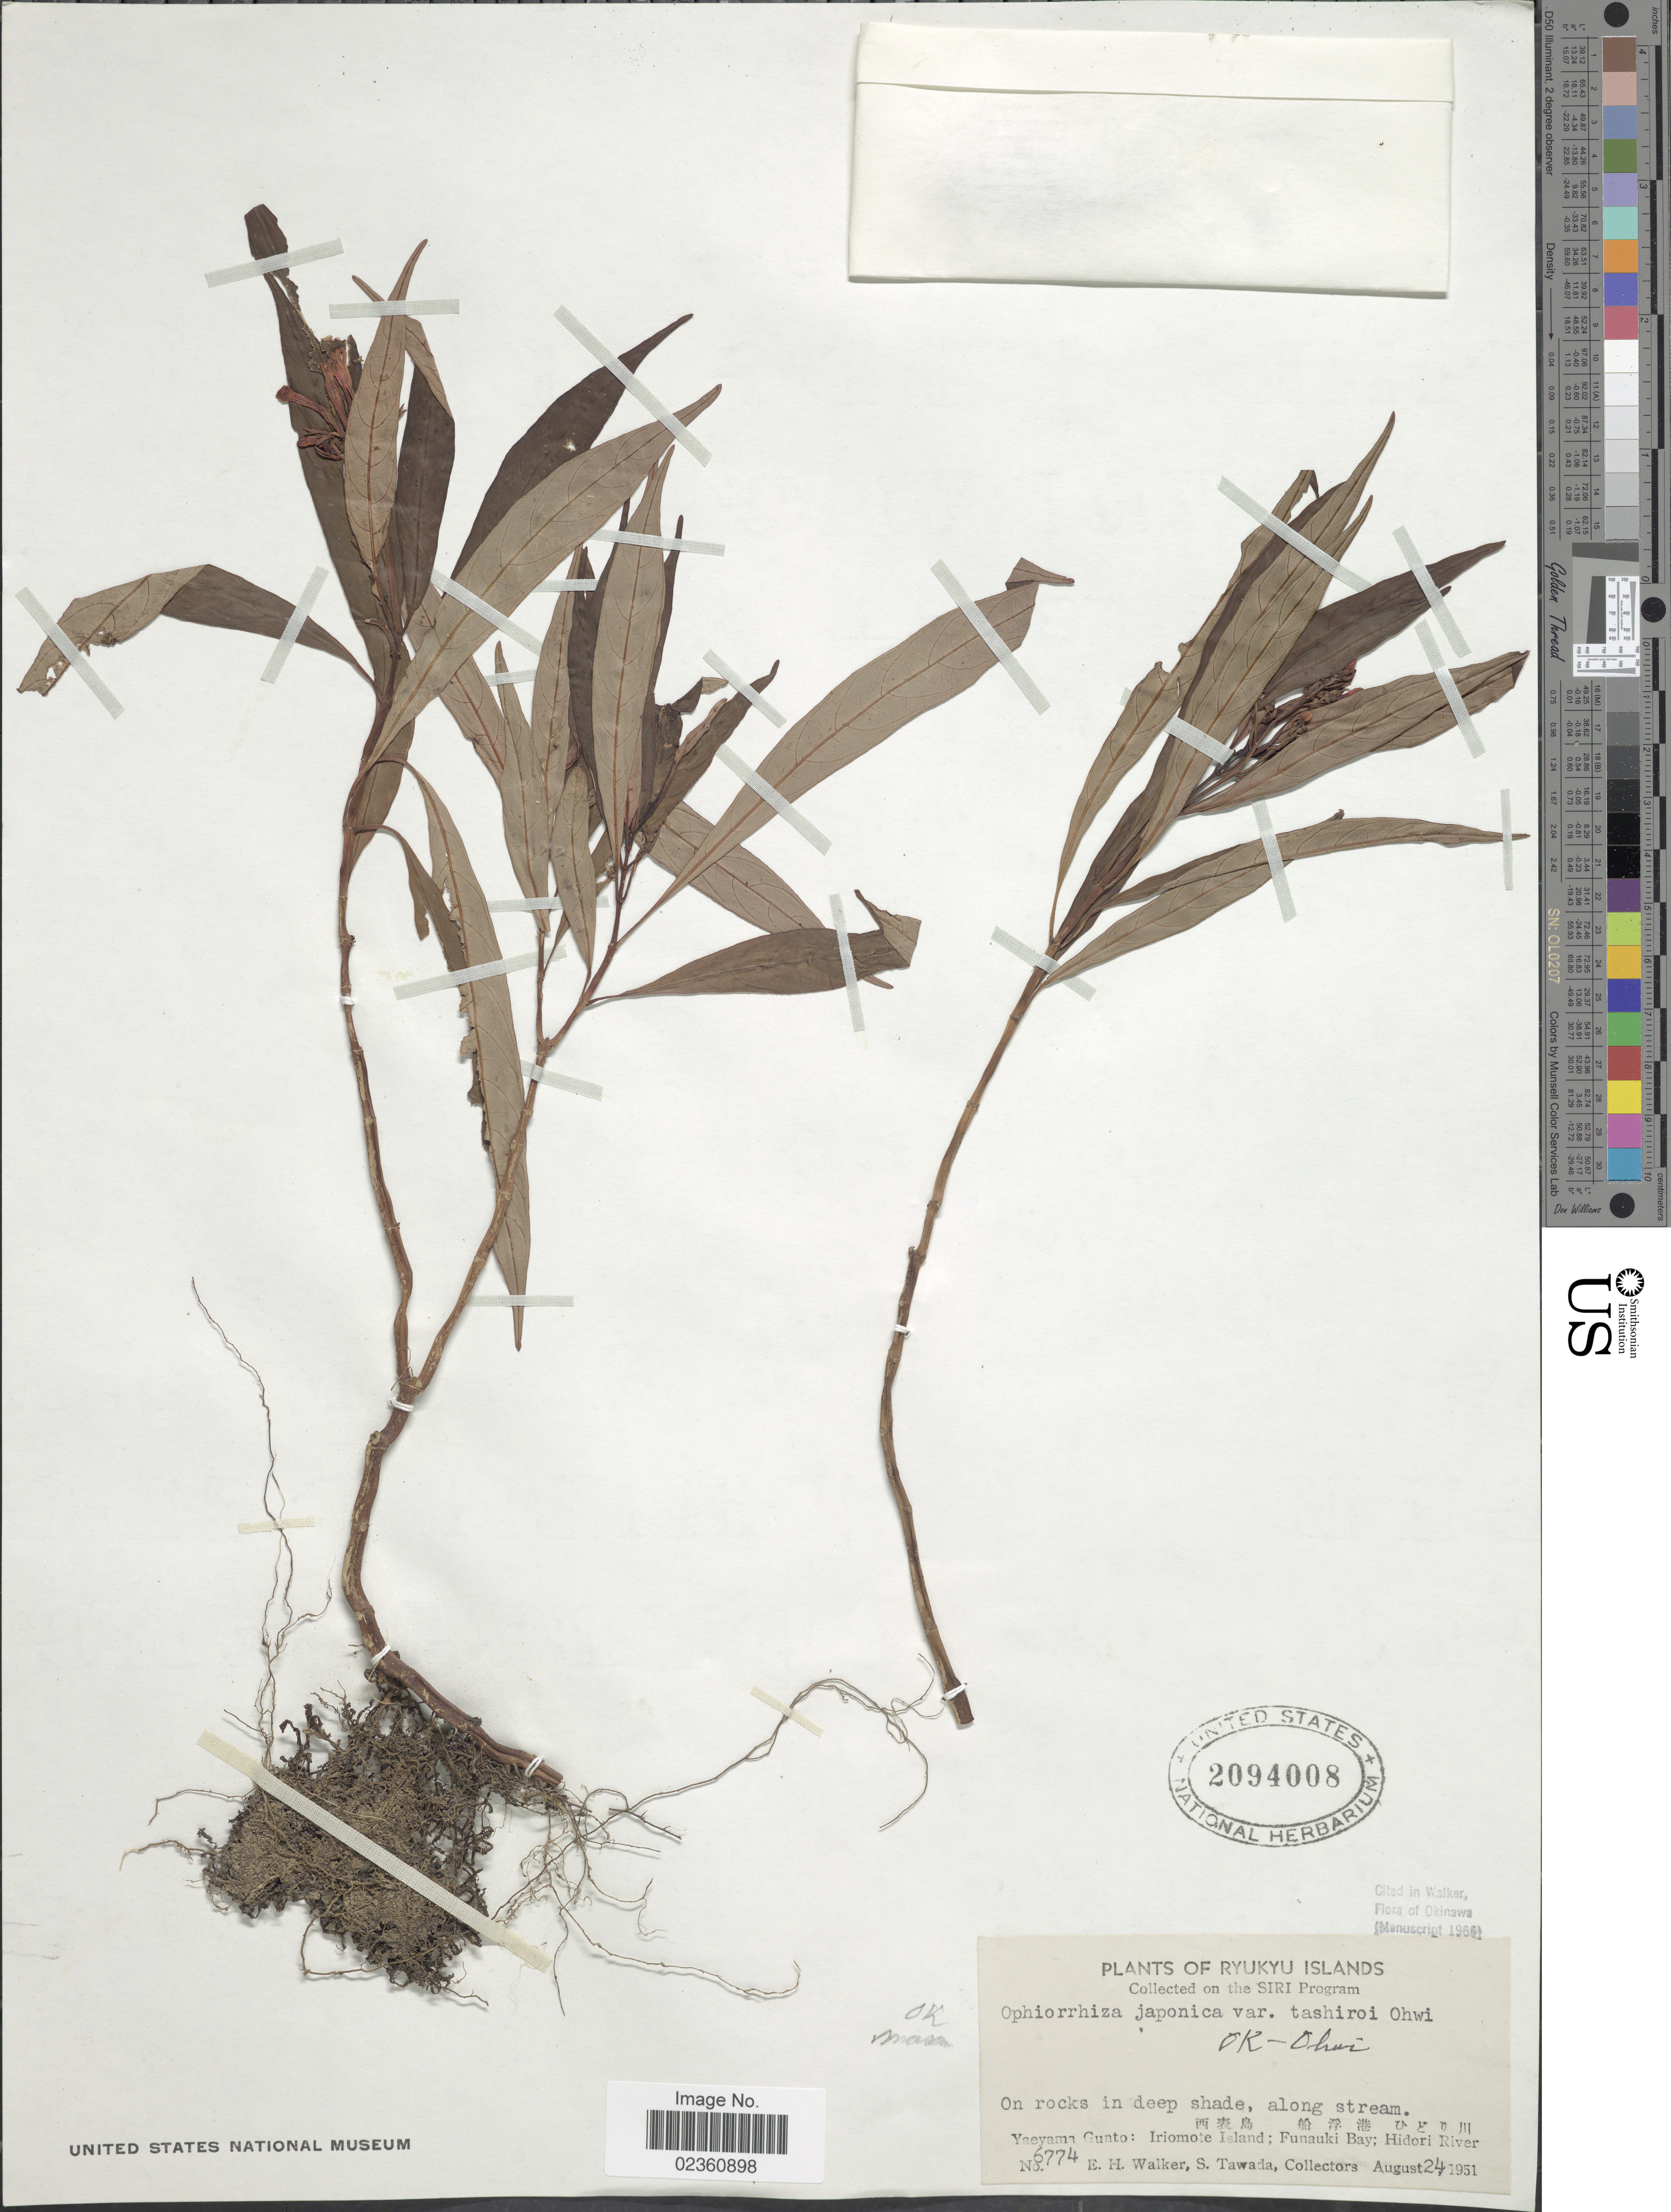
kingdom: Plantae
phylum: Tracheophyta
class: Magnoliopsida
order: Gentianales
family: Rubiaceae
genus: Ophiorrhiza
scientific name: Ophiorrhiza japonica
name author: Blume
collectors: E. H. Walker & S. Tawada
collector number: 6774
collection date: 1951-08-24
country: Japan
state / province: Okinawa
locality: Ryukyu Islands, On rock in deep shade, Yaeyama Gunto: Iriomote Island; Funauki Bay; Hidori River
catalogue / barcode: US 2094008